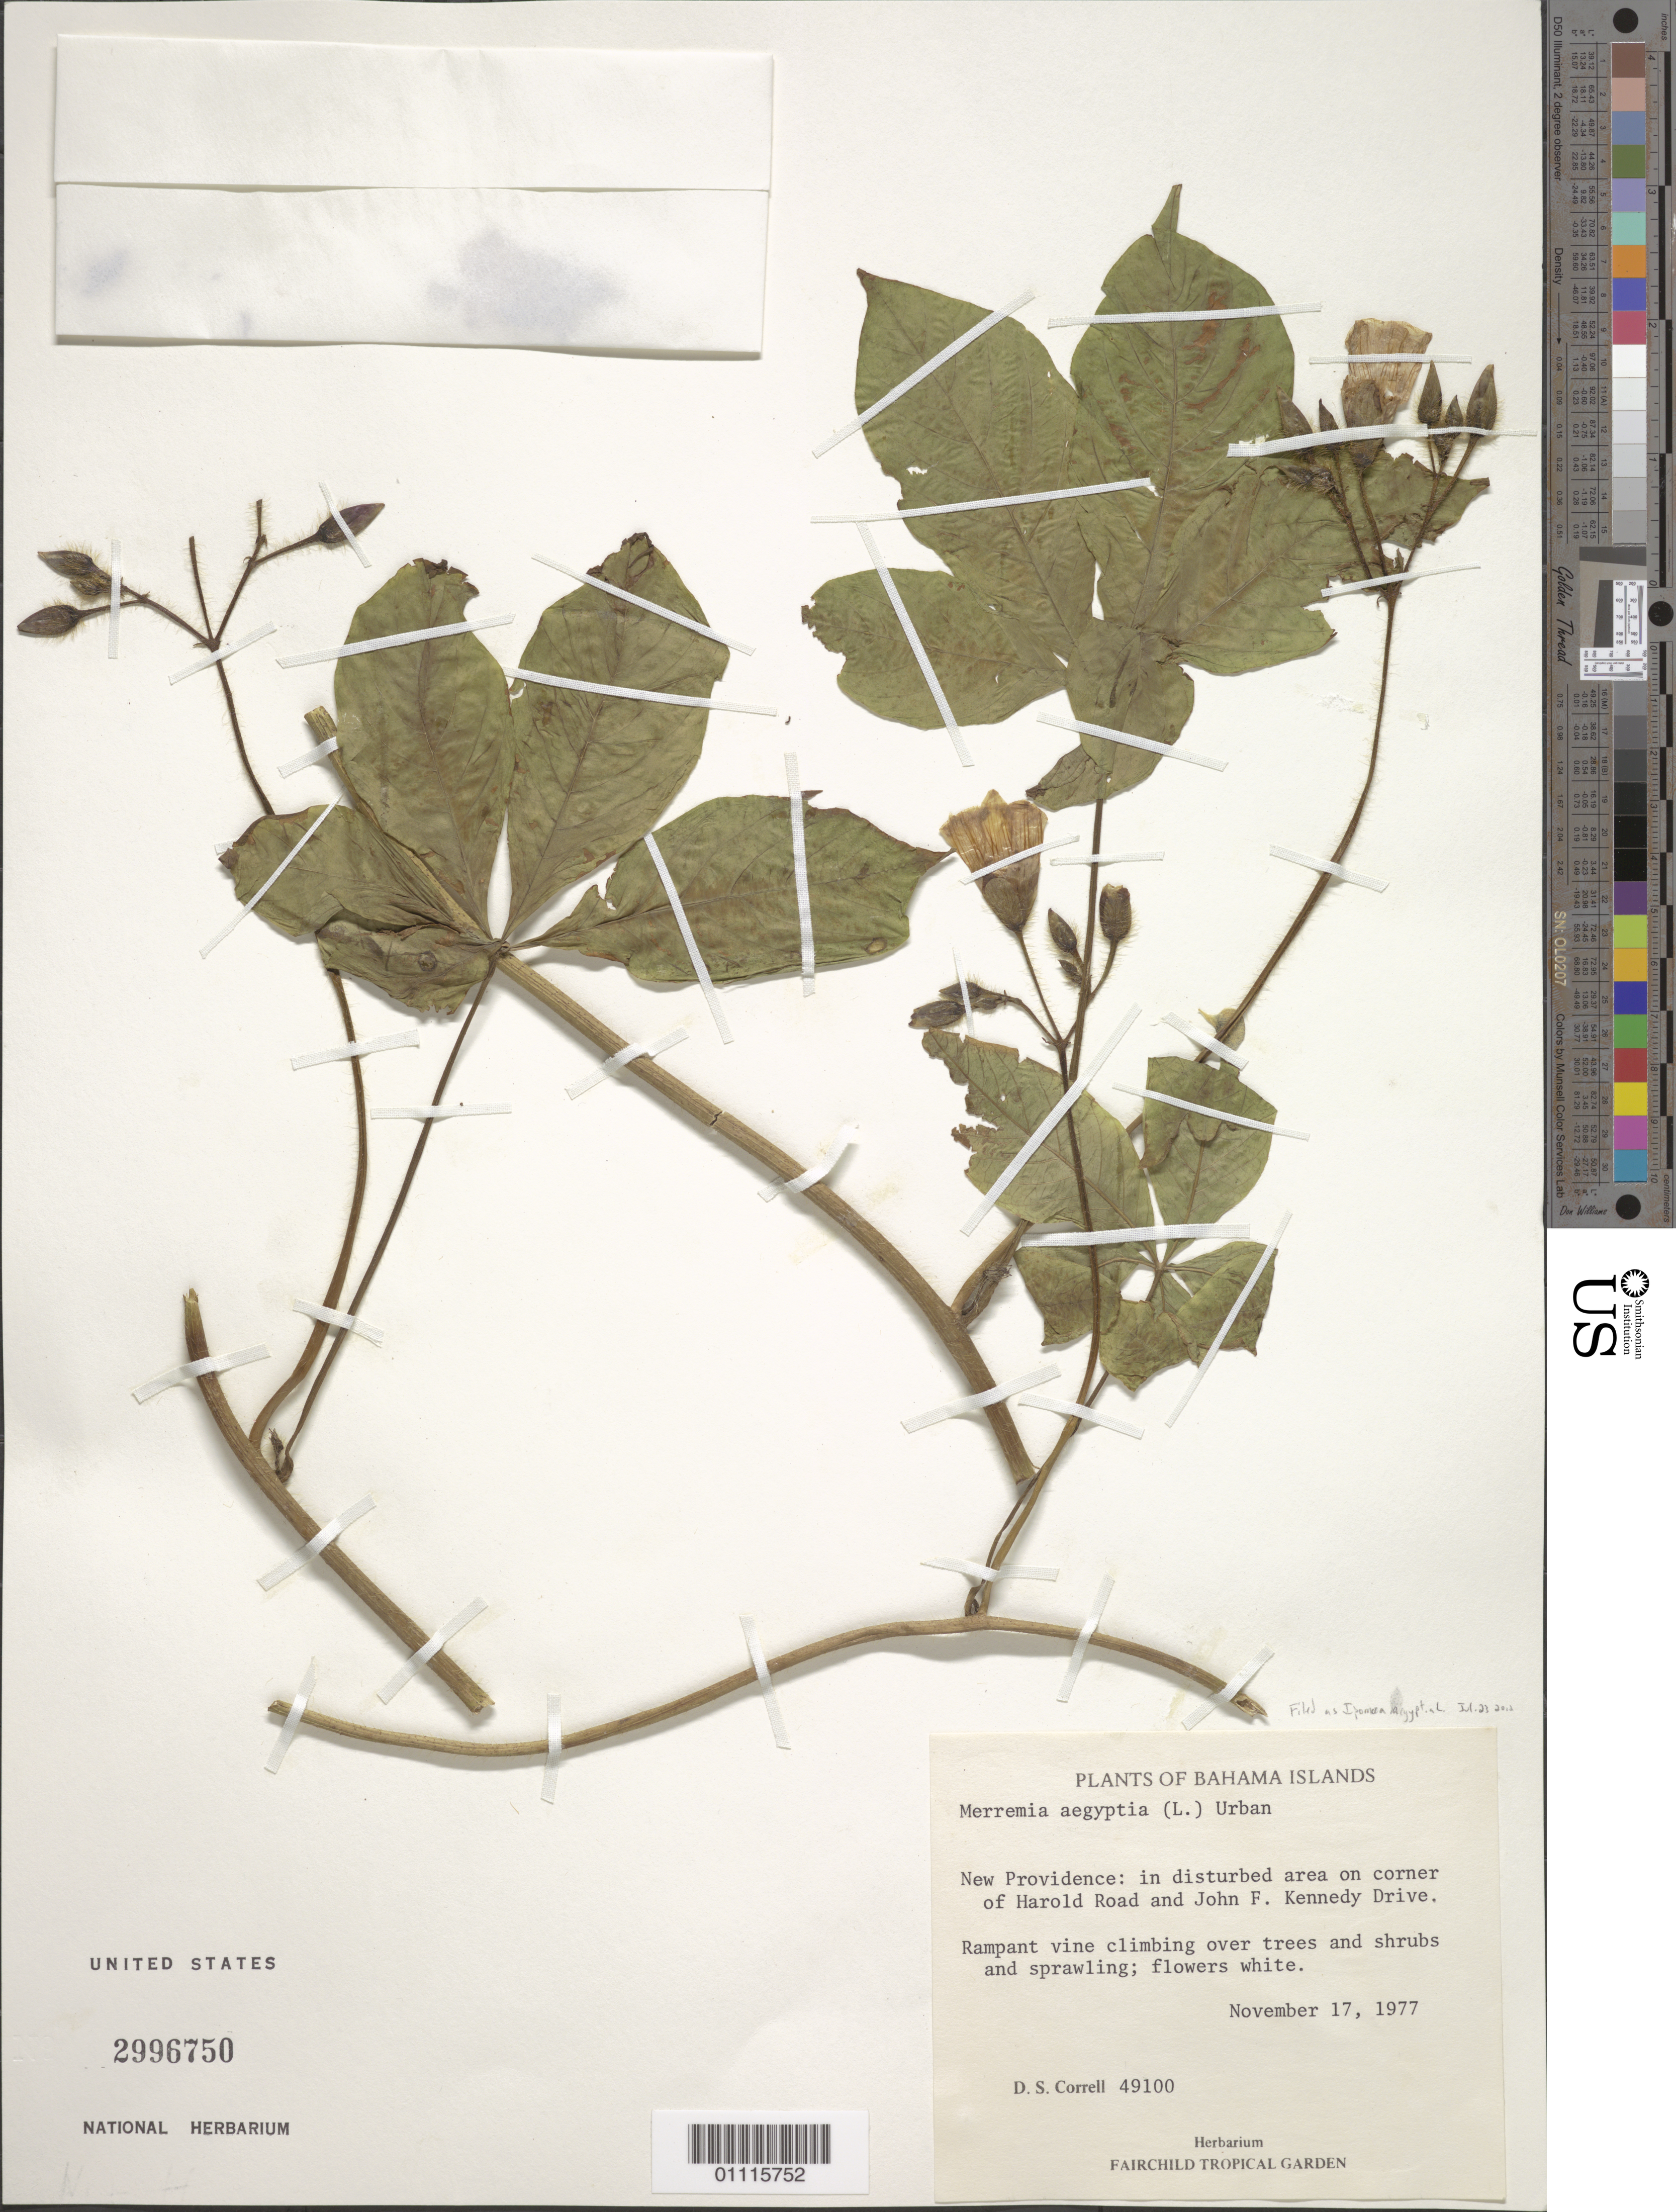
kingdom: Plantae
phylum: Tracheophyta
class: Magnoliopsida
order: Solanales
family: Convolvulaceae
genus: Distimake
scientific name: Distimake aegyptius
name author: (L.) A. R. Simões & Staples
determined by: Strong, Mark T., (BOT), Smithsonian Institution - National Museum of Natural History (UNITED STATES)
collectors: D. S. Correll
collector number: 49100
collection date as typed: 17 Nov 1977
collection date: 1977-11-17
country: Bahamas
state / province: New Providence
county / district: Nassau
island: New Providence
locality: In disturbed area on corner of Harold Road and John F. Kennedy Drive.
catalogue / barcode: US 2996750